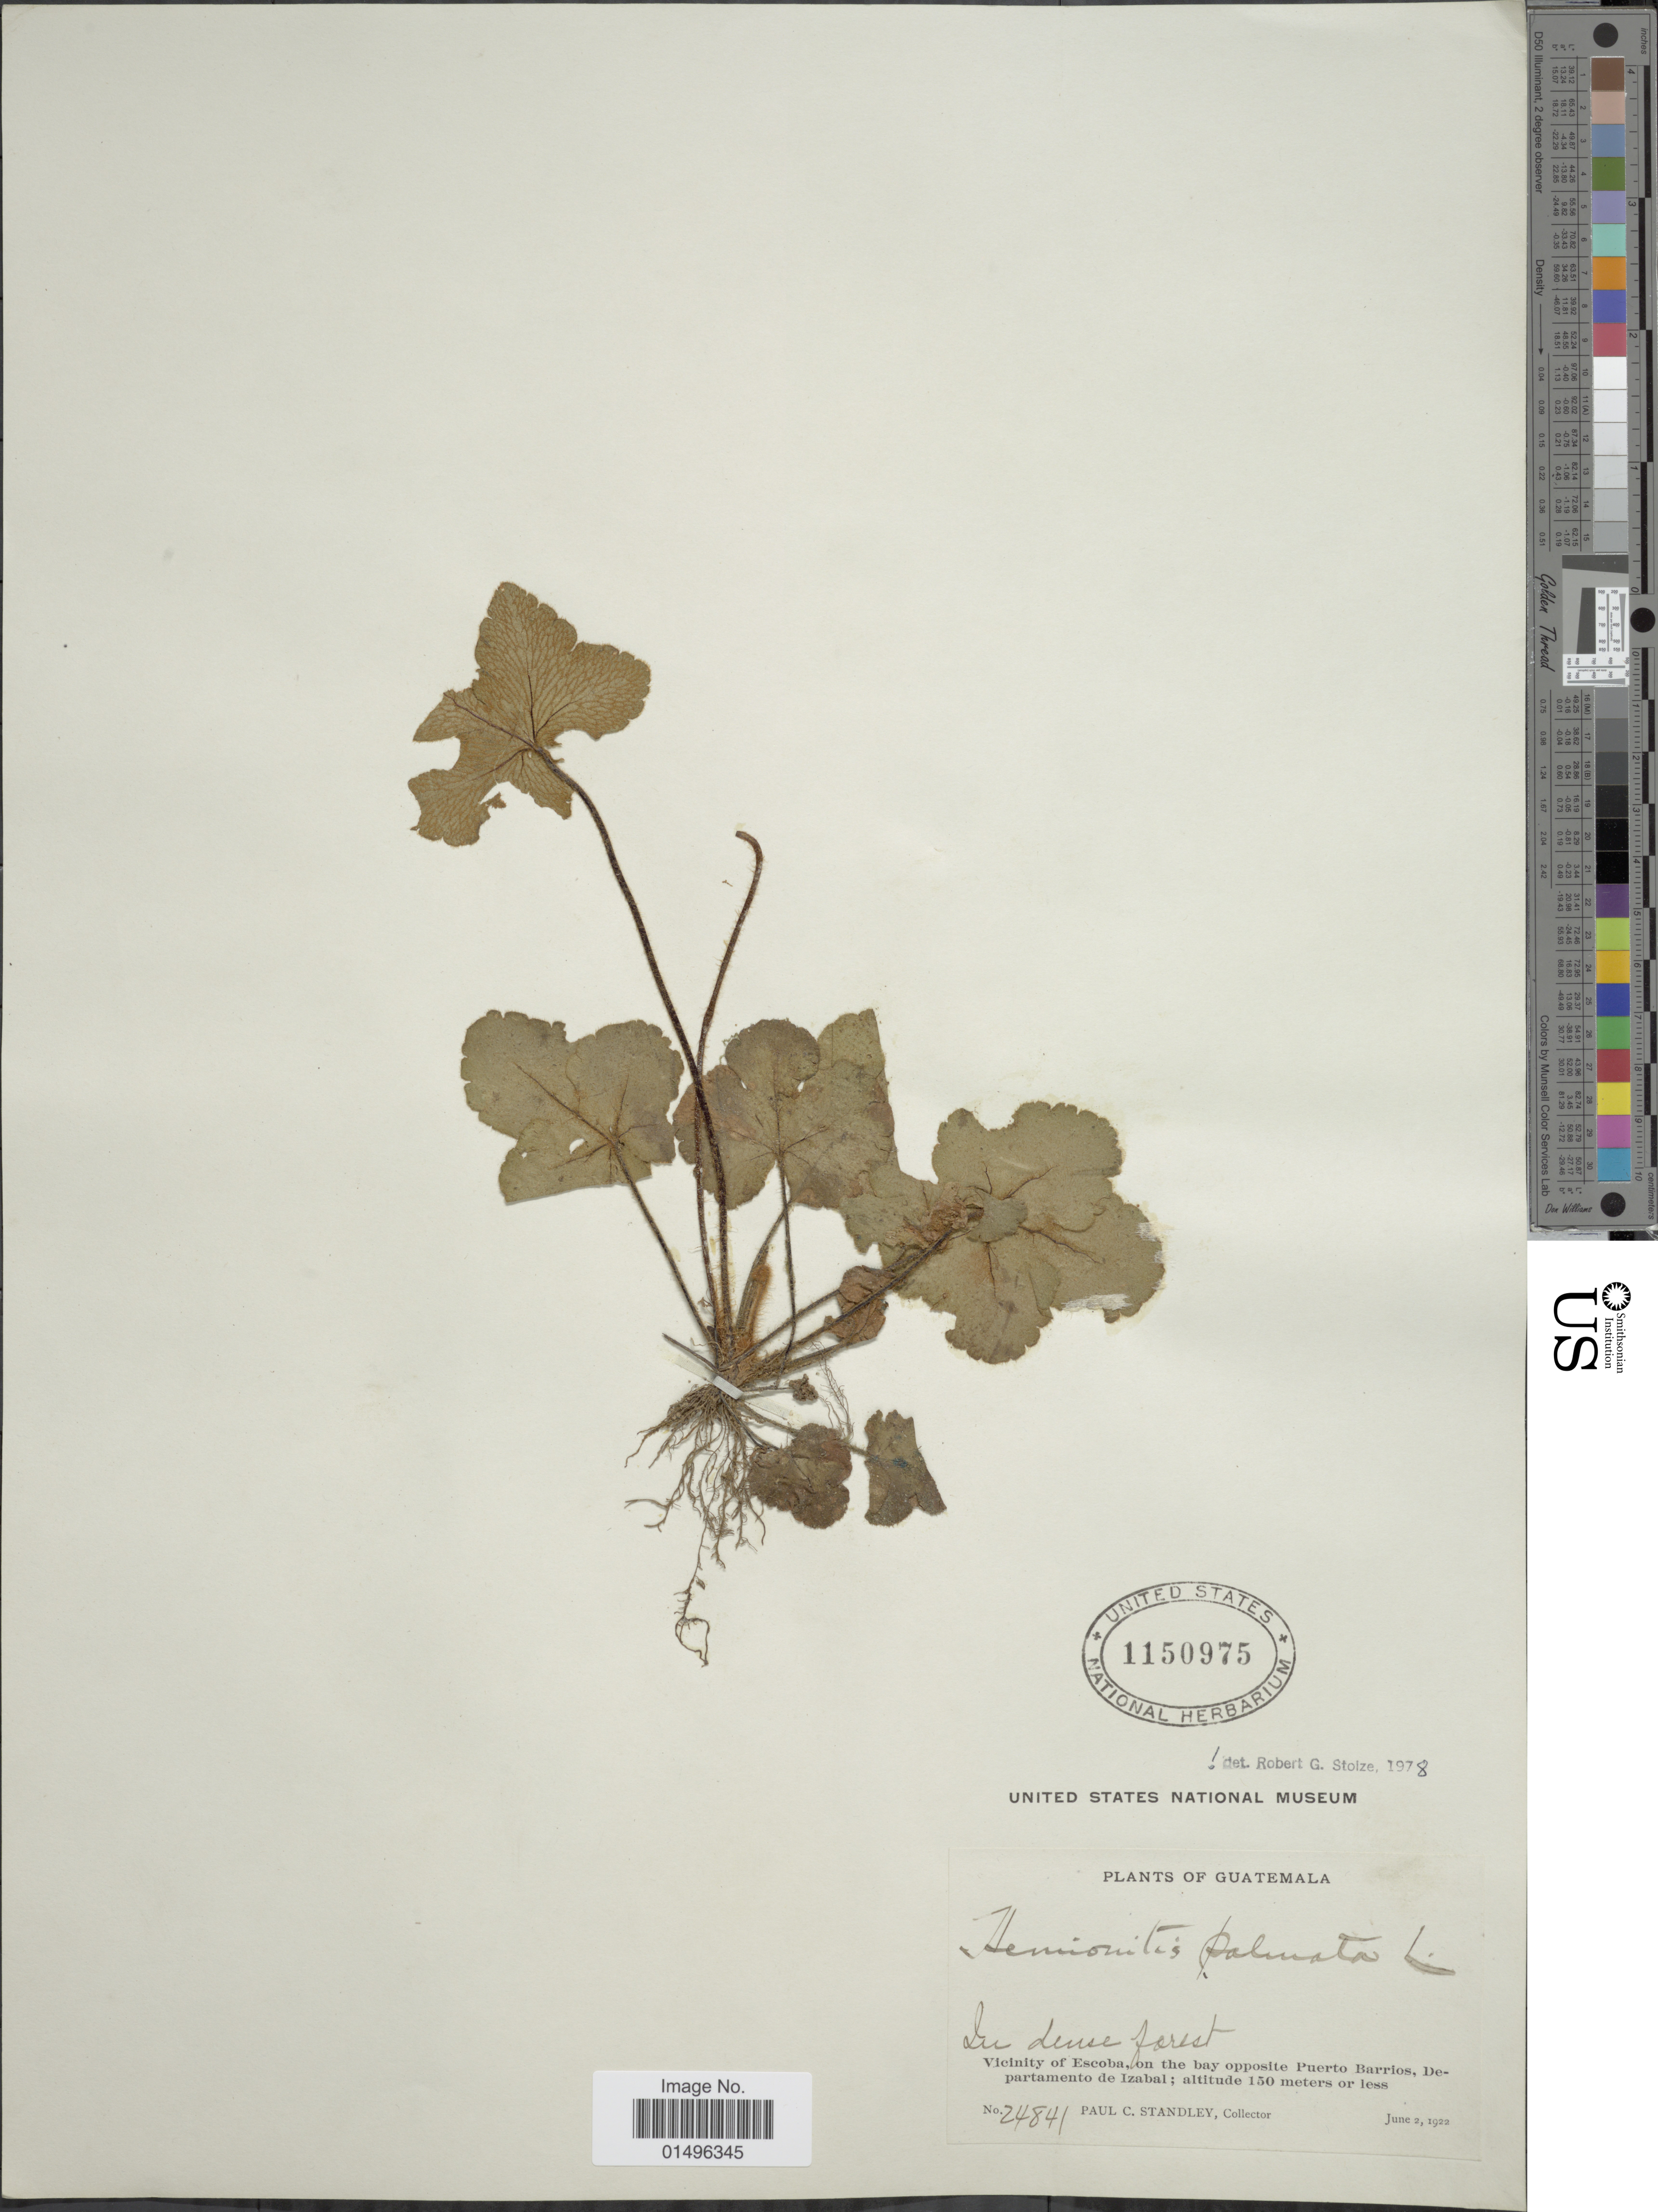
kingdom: Plantae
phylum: Tracheophyta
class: Polypodiopsida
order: Polypodiales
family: Pteridaceae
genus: Hemionitis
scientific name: Hemionitis palmata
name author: L.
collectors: P. C. Standley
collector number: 24841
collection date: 1922-06-02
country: Guatemala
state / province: Izabal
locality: Guatemala, vicinity of Escoba, on the bay opposite Puerto Barrios, Departamento de Izabal.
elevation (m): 150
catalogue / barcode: US 1150975